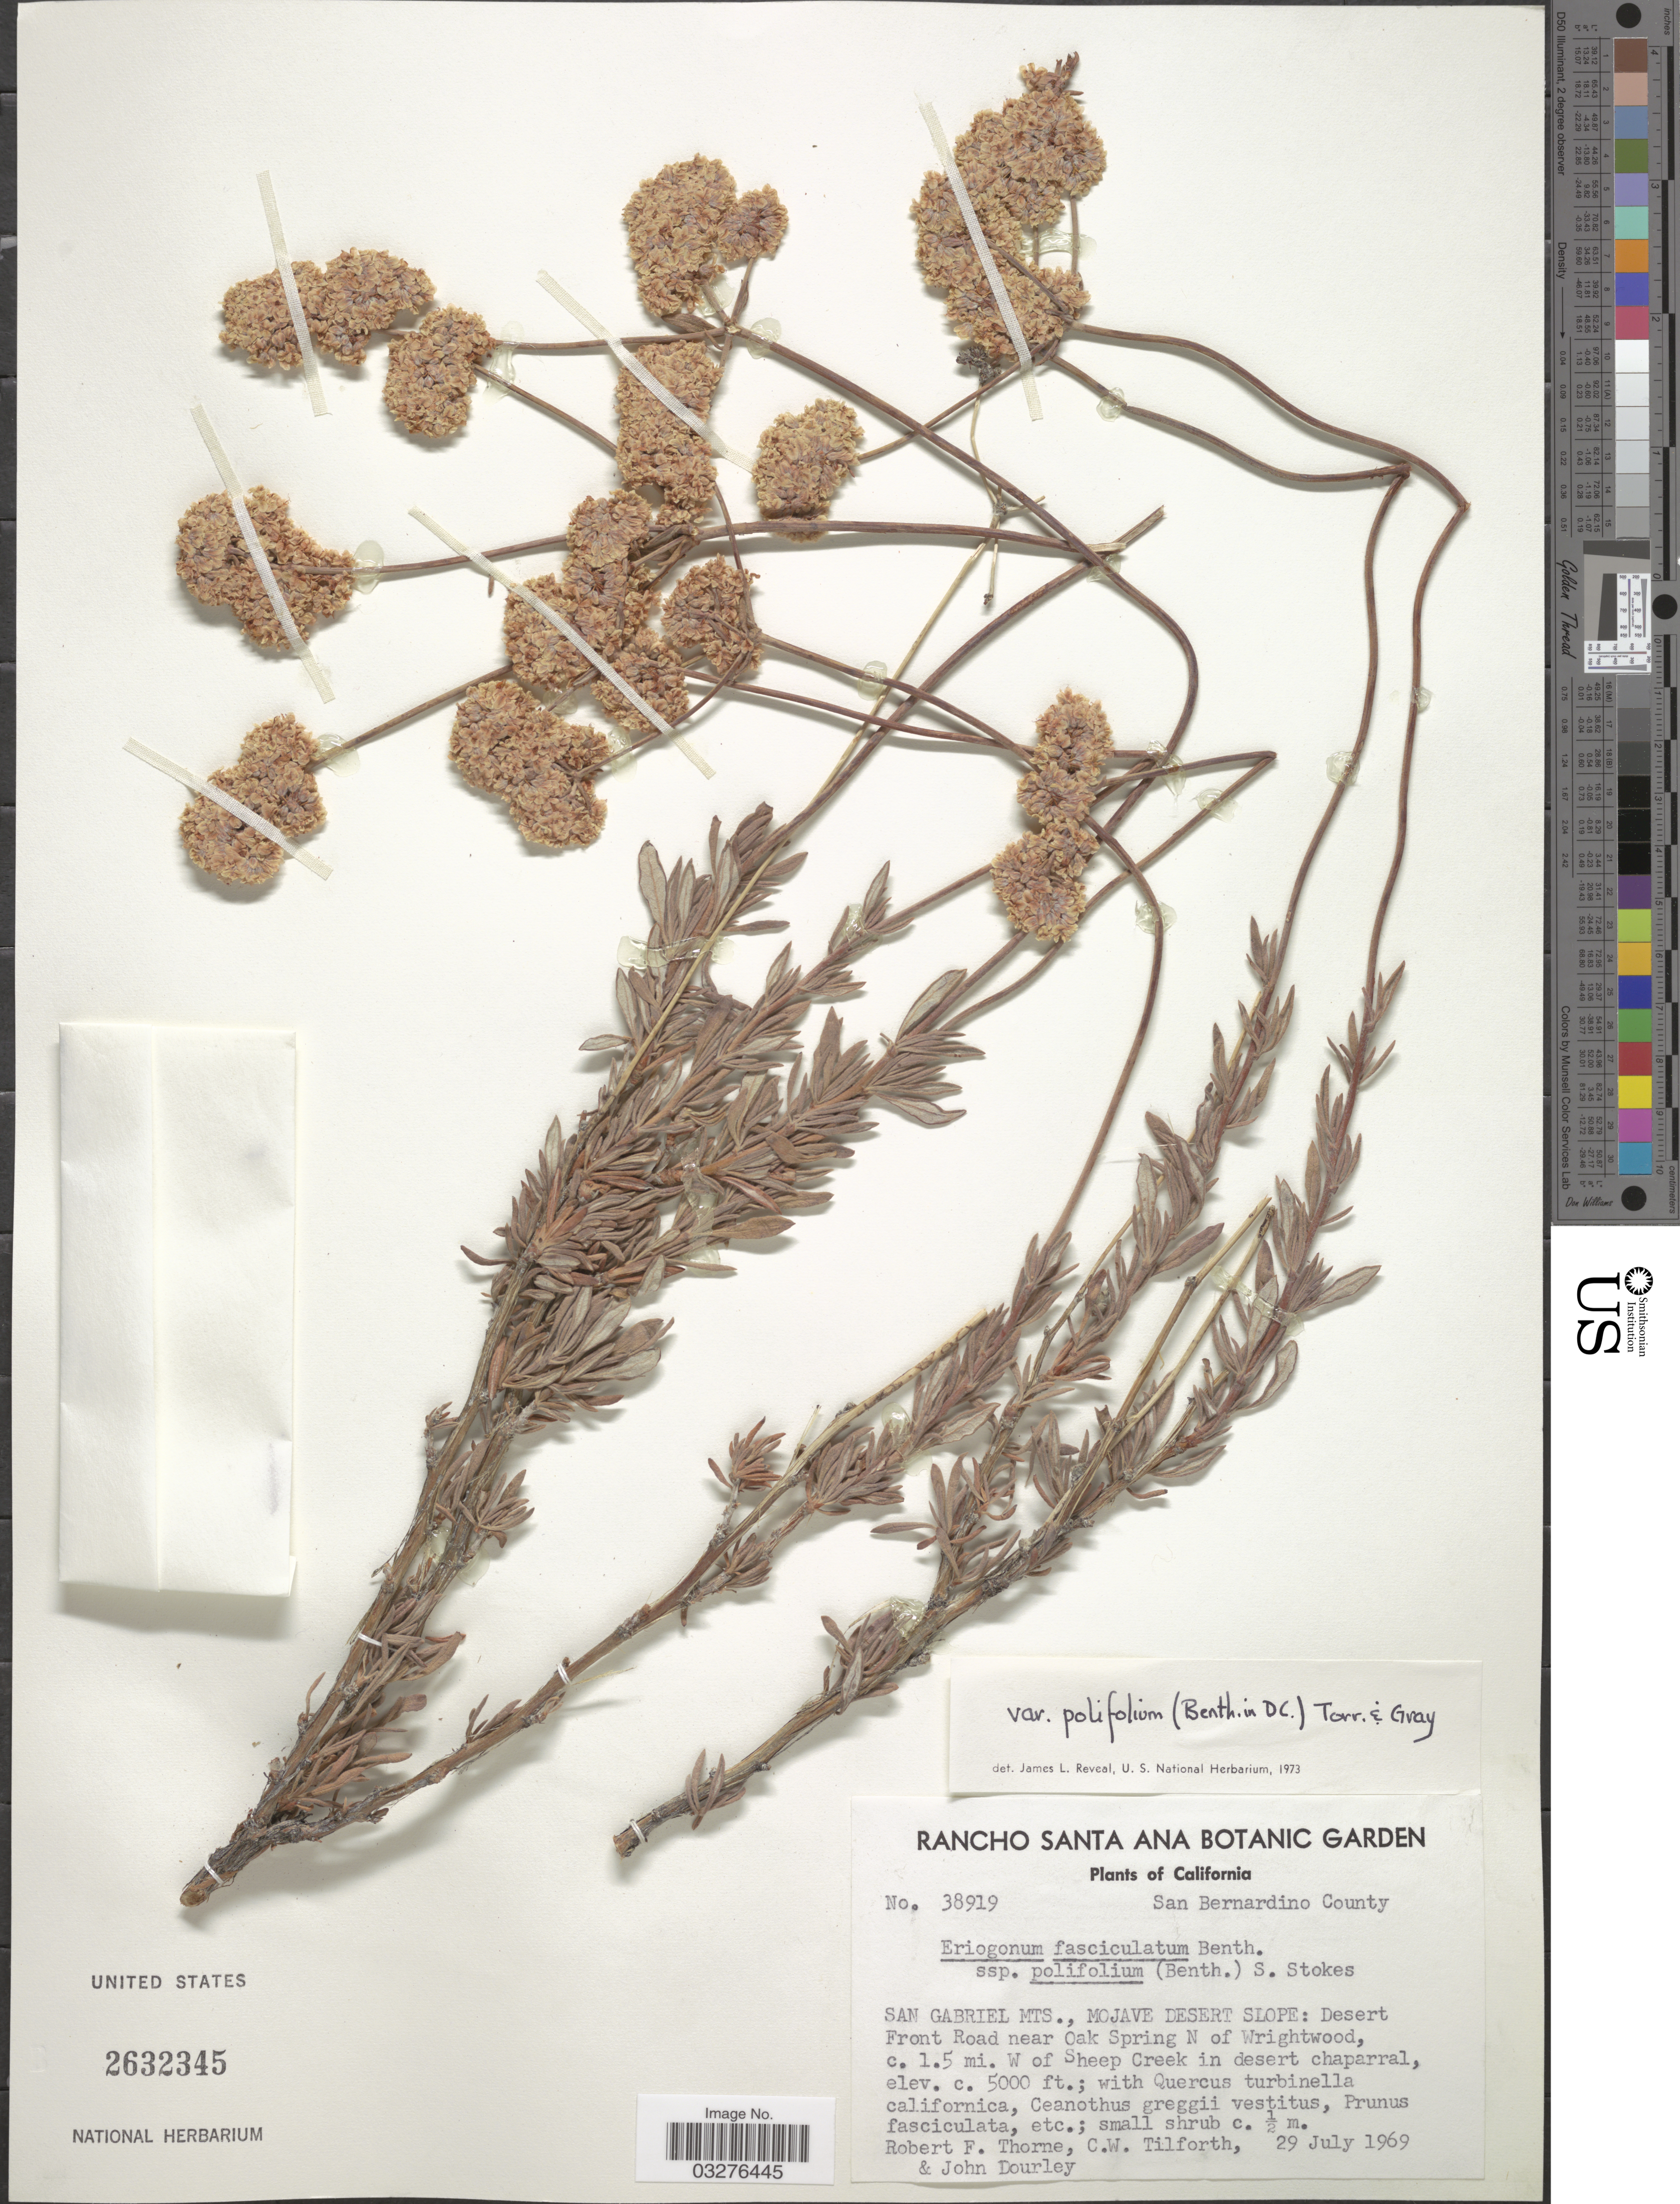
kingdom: Plantae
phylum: Tracheophyta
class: Magnoliopsida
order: Caryophyllales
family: Polygonaceae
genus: Eriogonum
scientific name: Eriogonum fasciculatum var. polifolium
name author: (Benth.) Torr. & A. Gray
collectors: R. F. Thorne, C. Tilforth & J. Dourley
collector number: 38919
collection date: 1969-07-29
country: United States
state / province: California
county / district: San Bernardino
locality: San Bernardino County, San Gabriel Mts., Mojave Desert Slope: Desert Front Road near Oak Spring N of Wrightwood, c. 1.5 mi. W. of Sheep Creek in desert chaparral.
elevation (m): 1524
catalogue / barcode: US 2632345